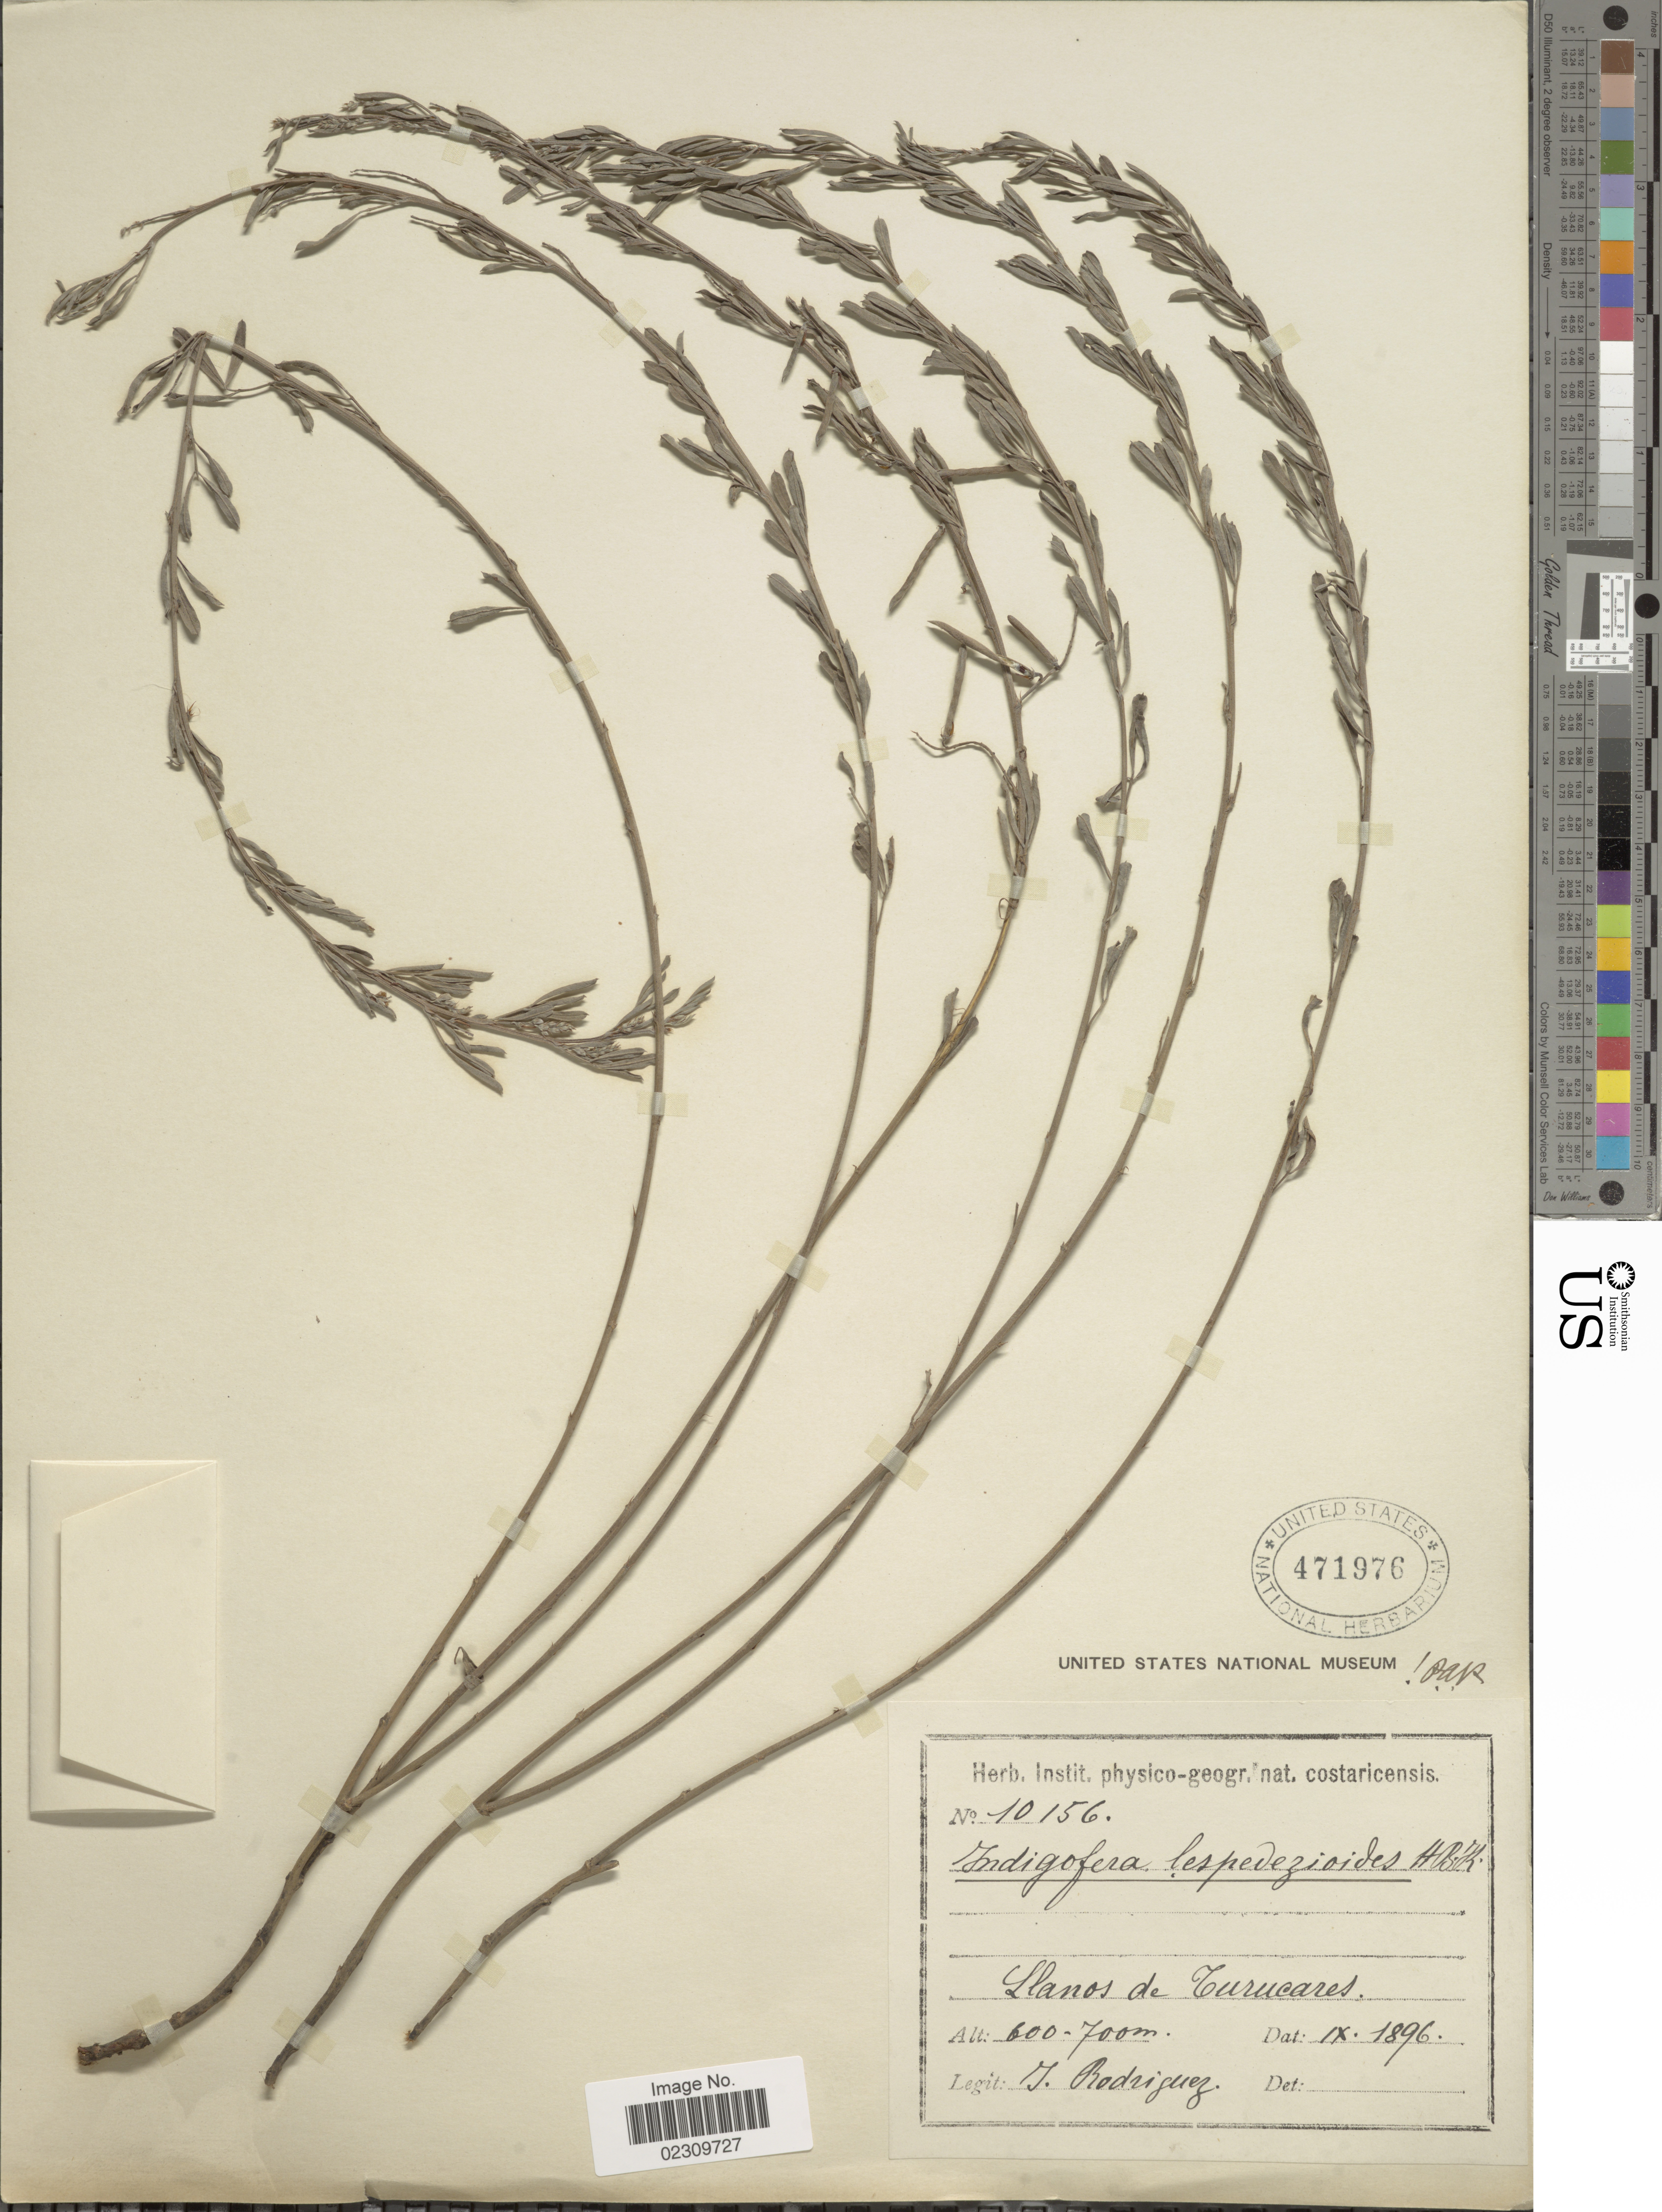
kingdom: Plantae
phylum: Tracheophyta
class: Magnoliopsida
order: Fabales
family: Fabaceae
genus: Indigofera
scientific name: Indigofera lespedezioides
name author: Kunth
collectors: J. Rodriguez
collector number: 10156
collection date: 1896-09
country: Costa Rica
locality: Llanos de Turucares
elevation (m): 600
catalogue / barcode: US 471976